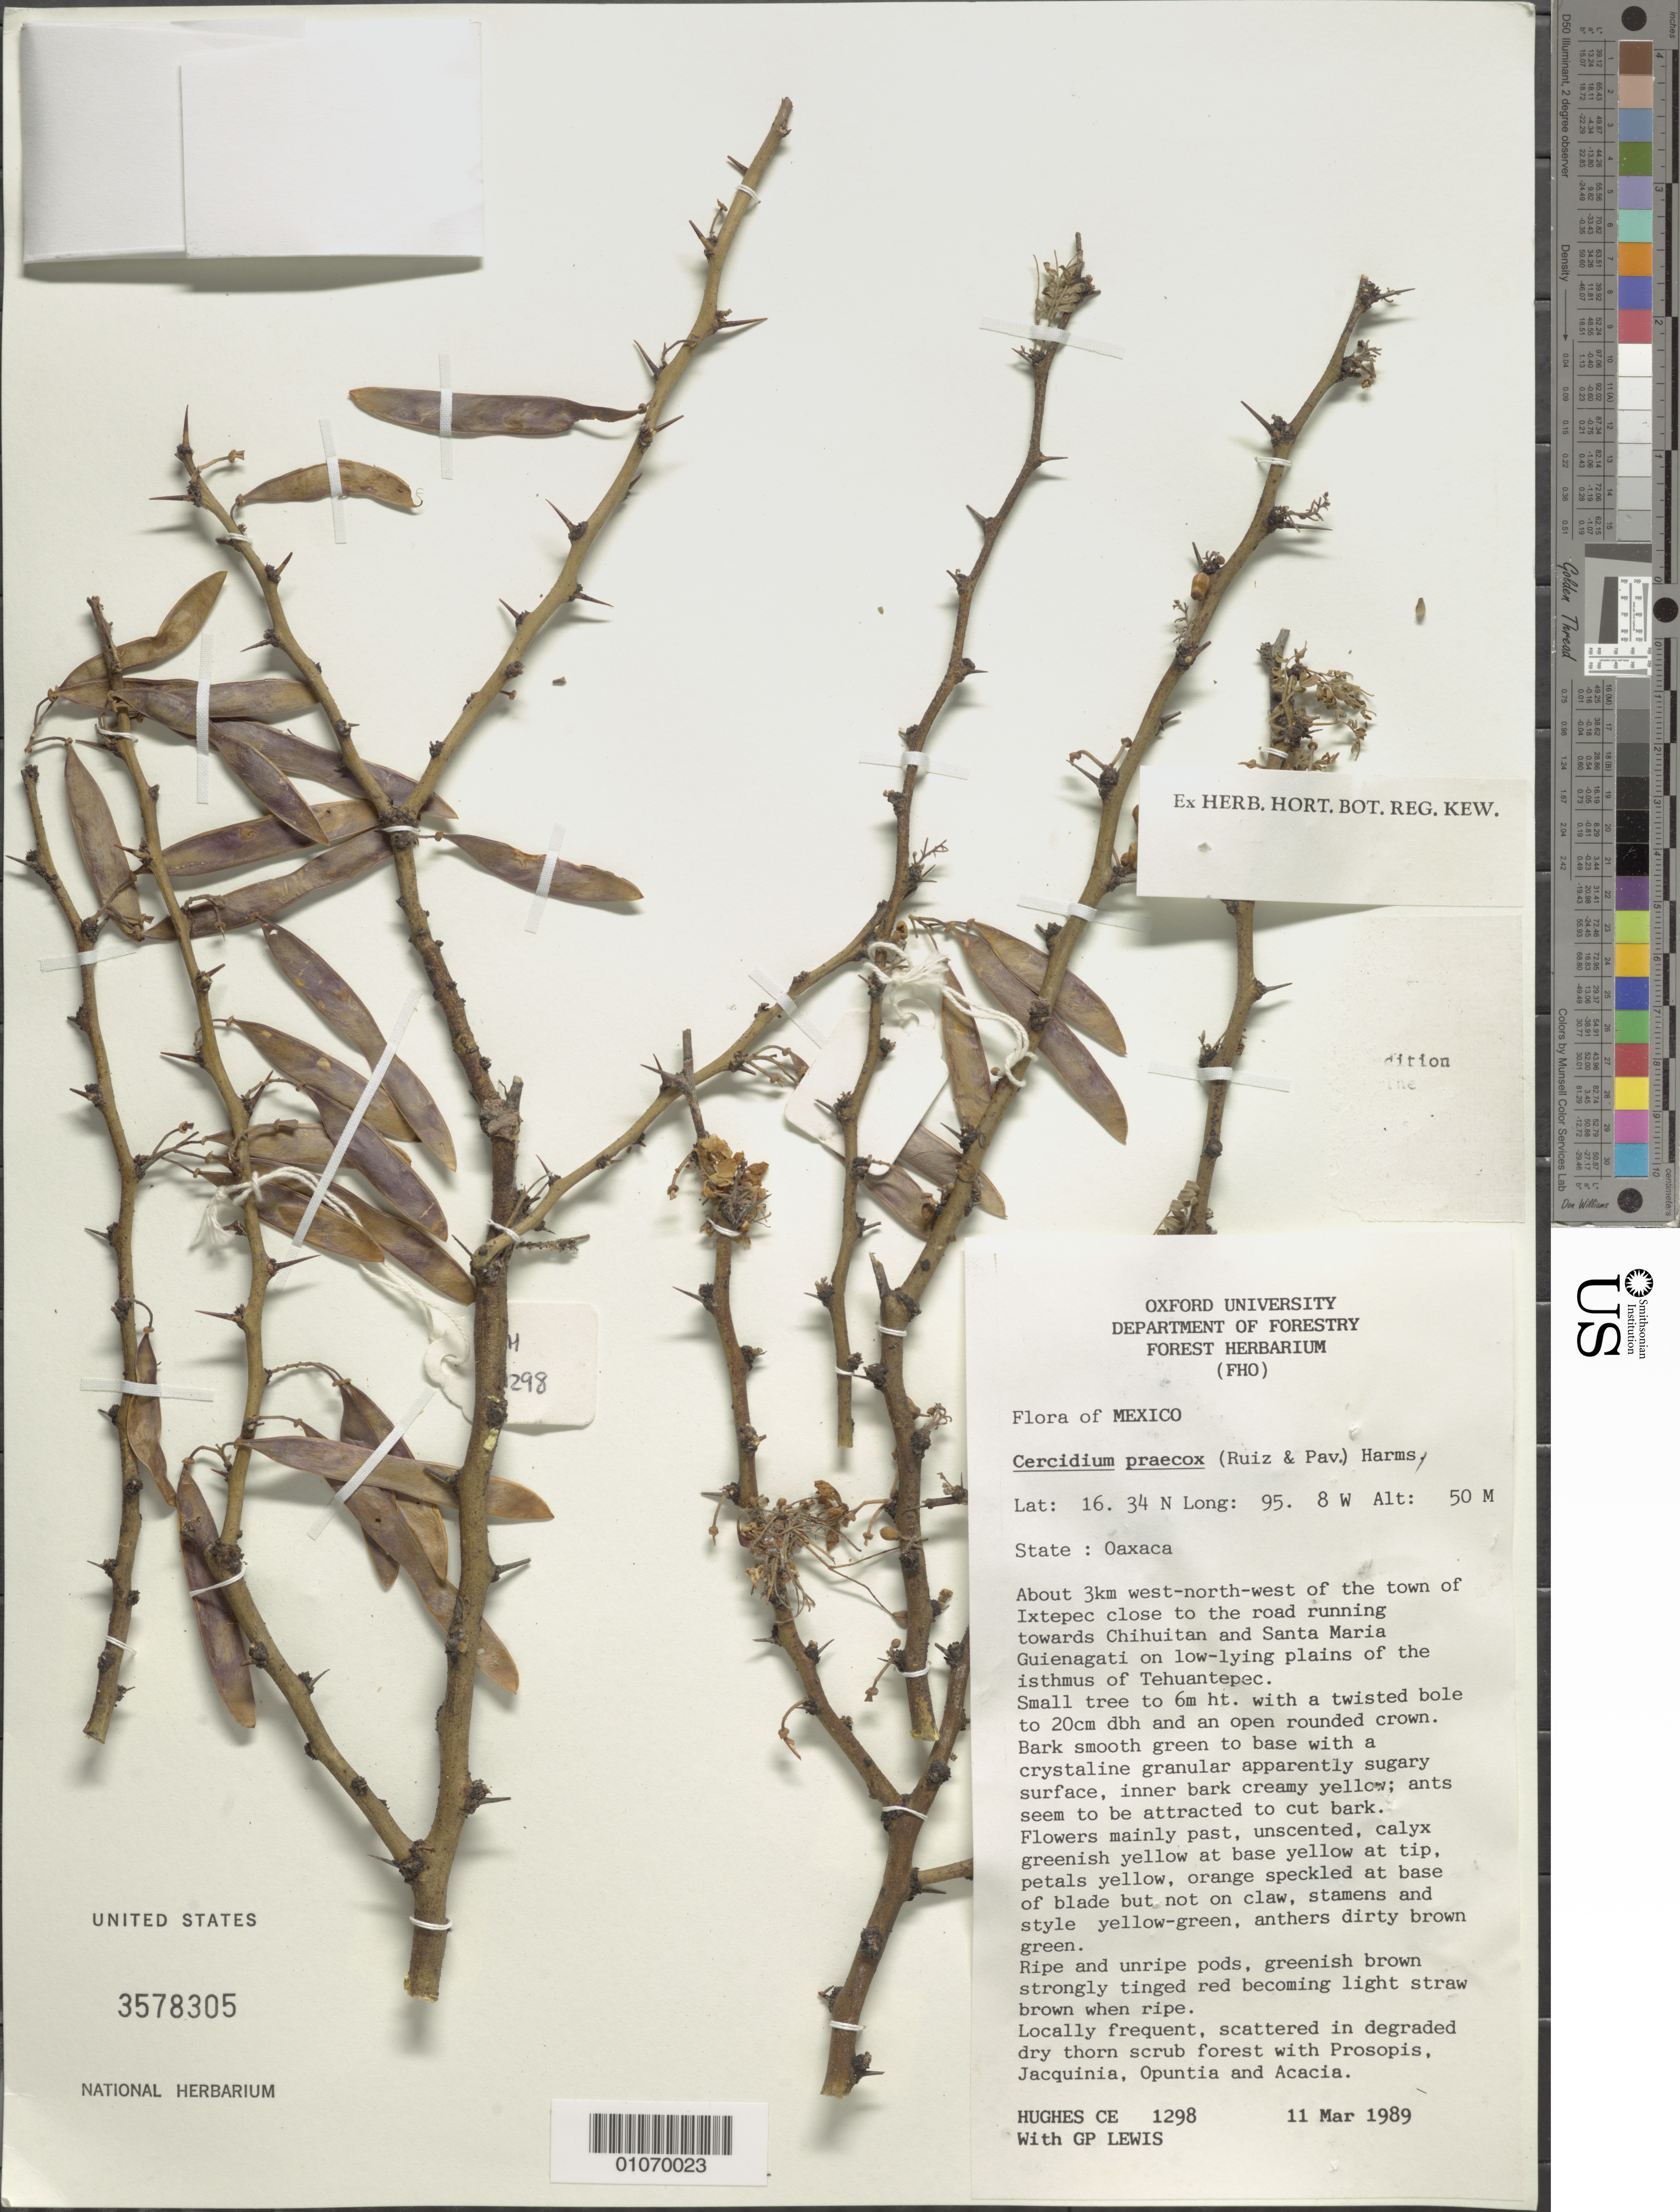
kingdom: Plantae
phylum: Tracheophyta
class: Magnoliopsida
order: Fabales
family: Fabaceae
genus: Parkinsonia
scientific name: Parkinsonia praecox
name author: (Ruiz & Pav.) J.E. Hawkins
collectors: C. Hughes & G. P. Lewis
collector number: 1298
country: Mexico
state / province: Oaxaca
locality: WNW of Ixepec to Chihuitan and Santa Maria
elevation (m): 50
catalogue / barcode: US 3578305